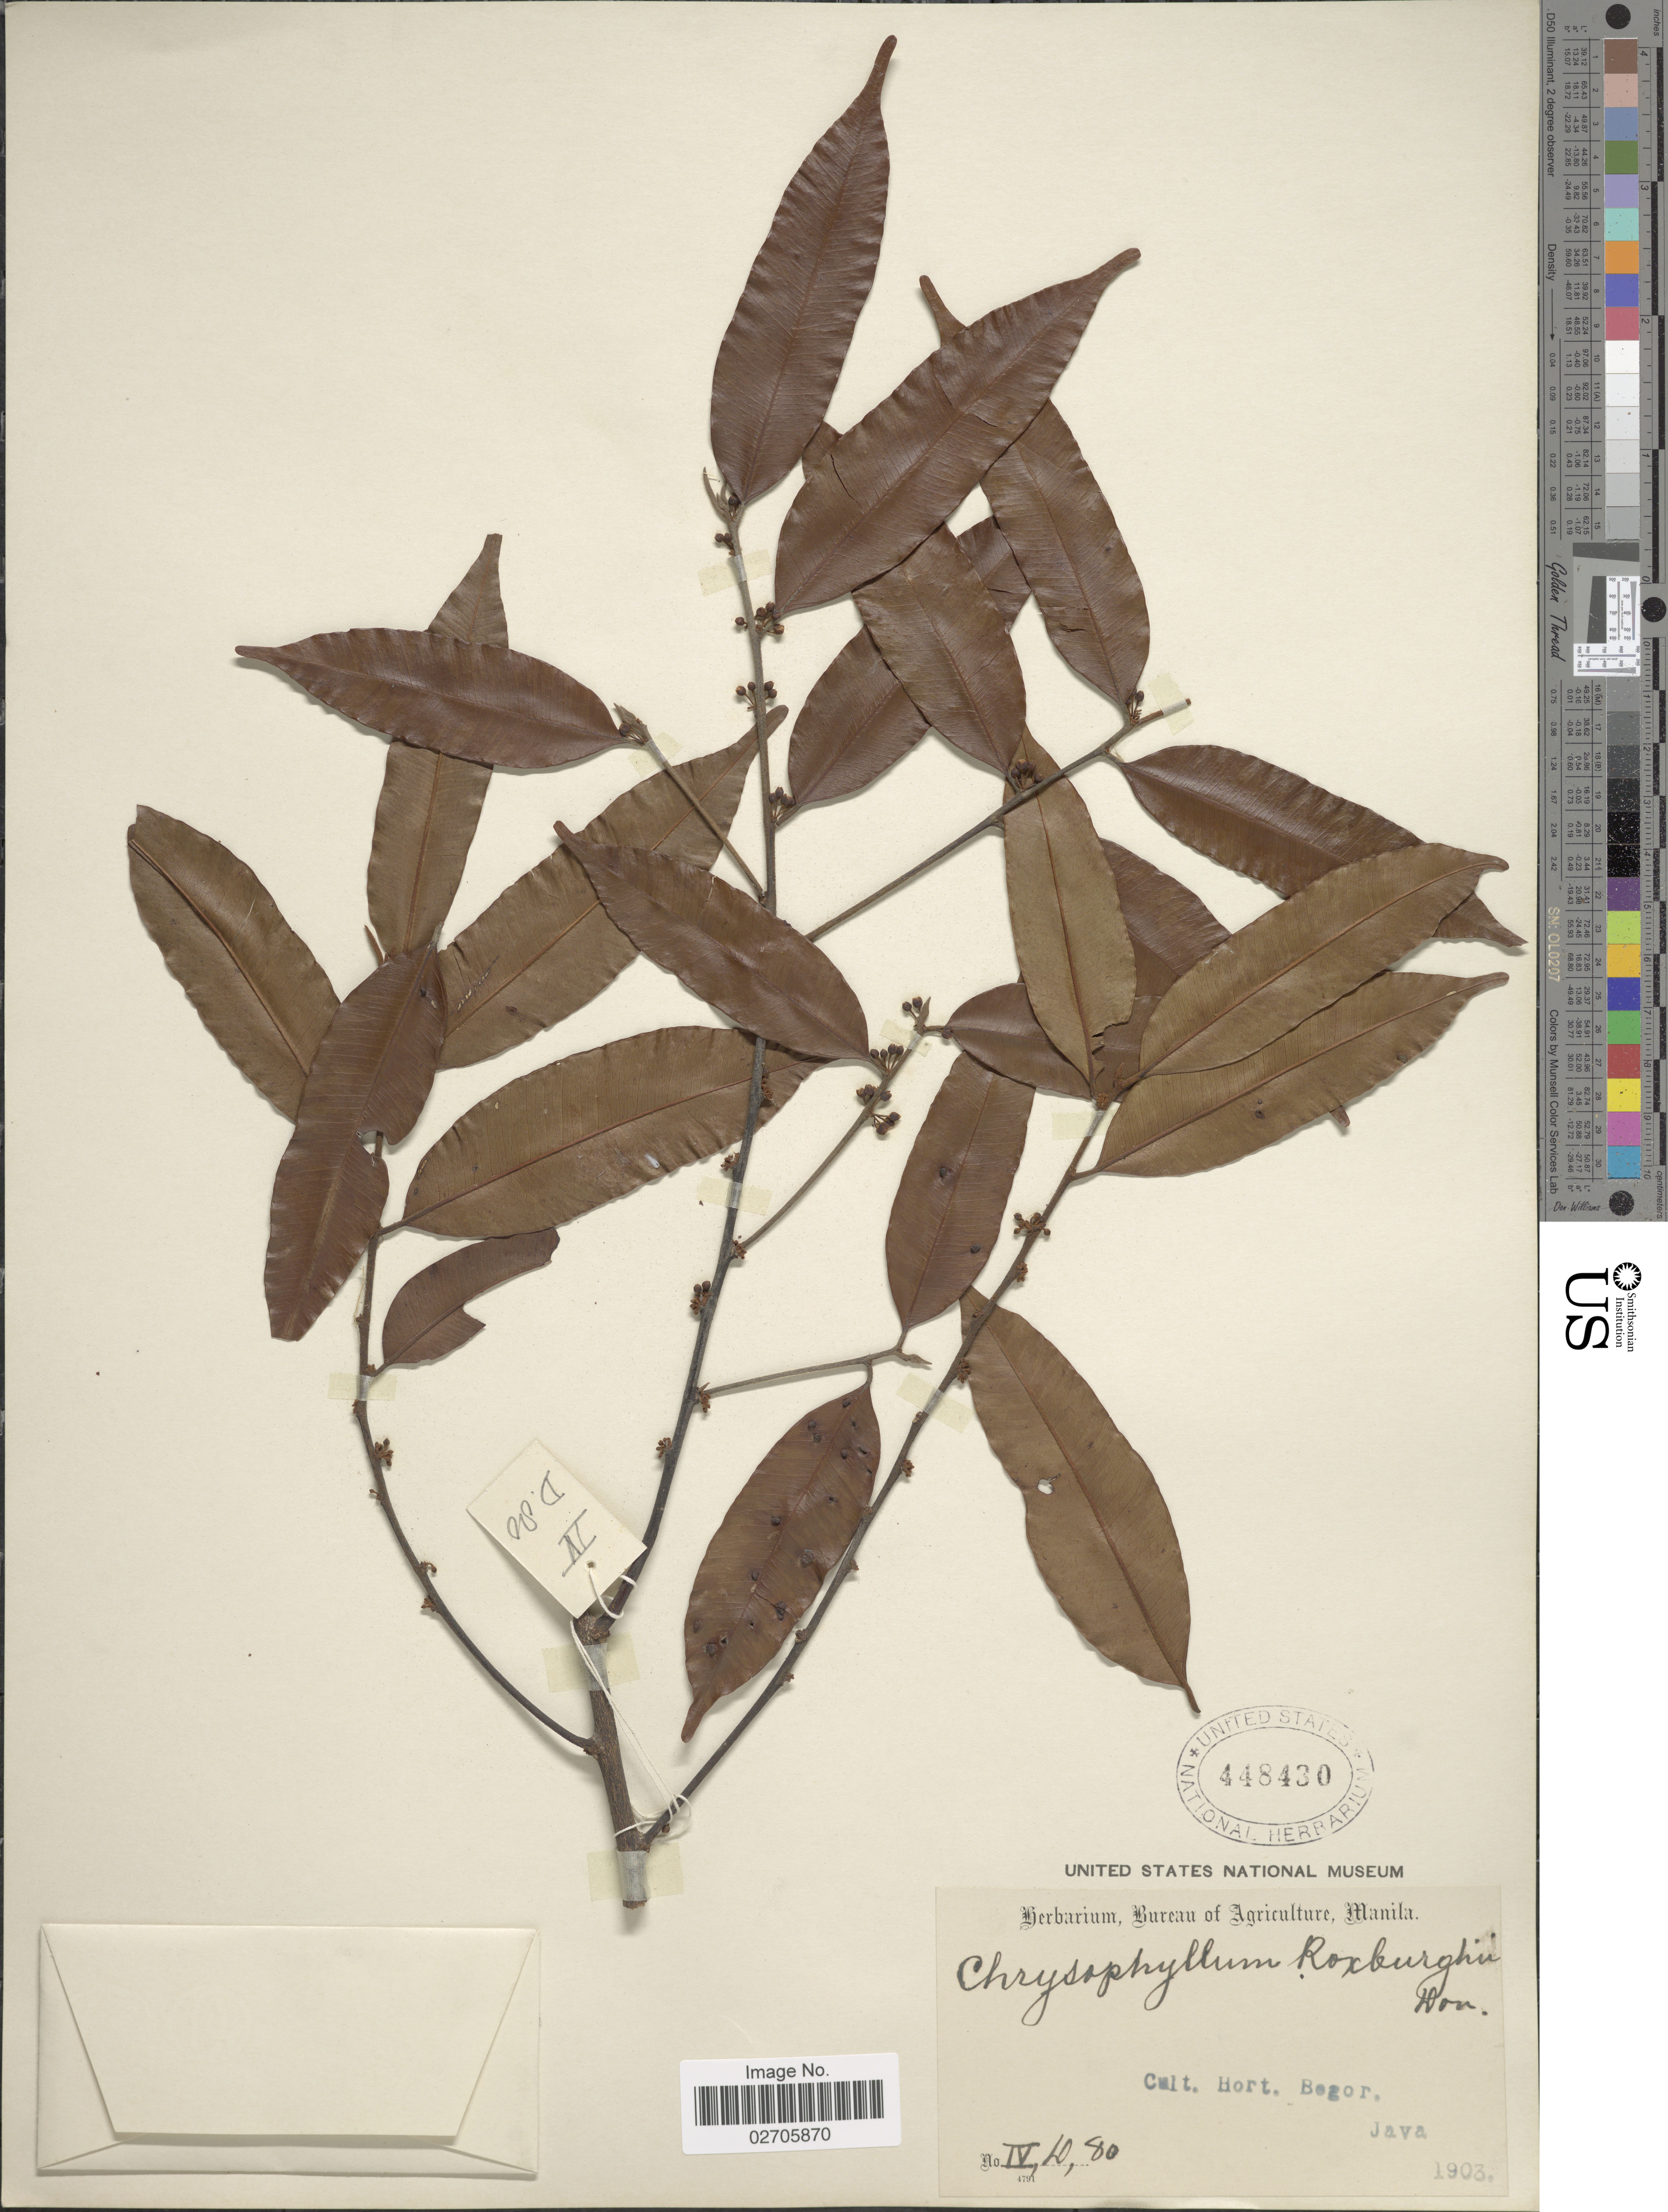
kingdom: Plantae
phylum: Tracheophyta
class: Magnoliopsida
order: Ericales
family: Sapotaceae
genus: Chrysophyllum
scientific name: Chrysophyllum lanceolatum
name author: (Blume) A. DC.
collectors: Ex herb. Bureau of Government Laboratories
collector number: IV,D,80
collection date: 1903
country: Indonesia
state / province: Java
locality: Cult. Hort. Bogor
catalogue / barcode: US 448430